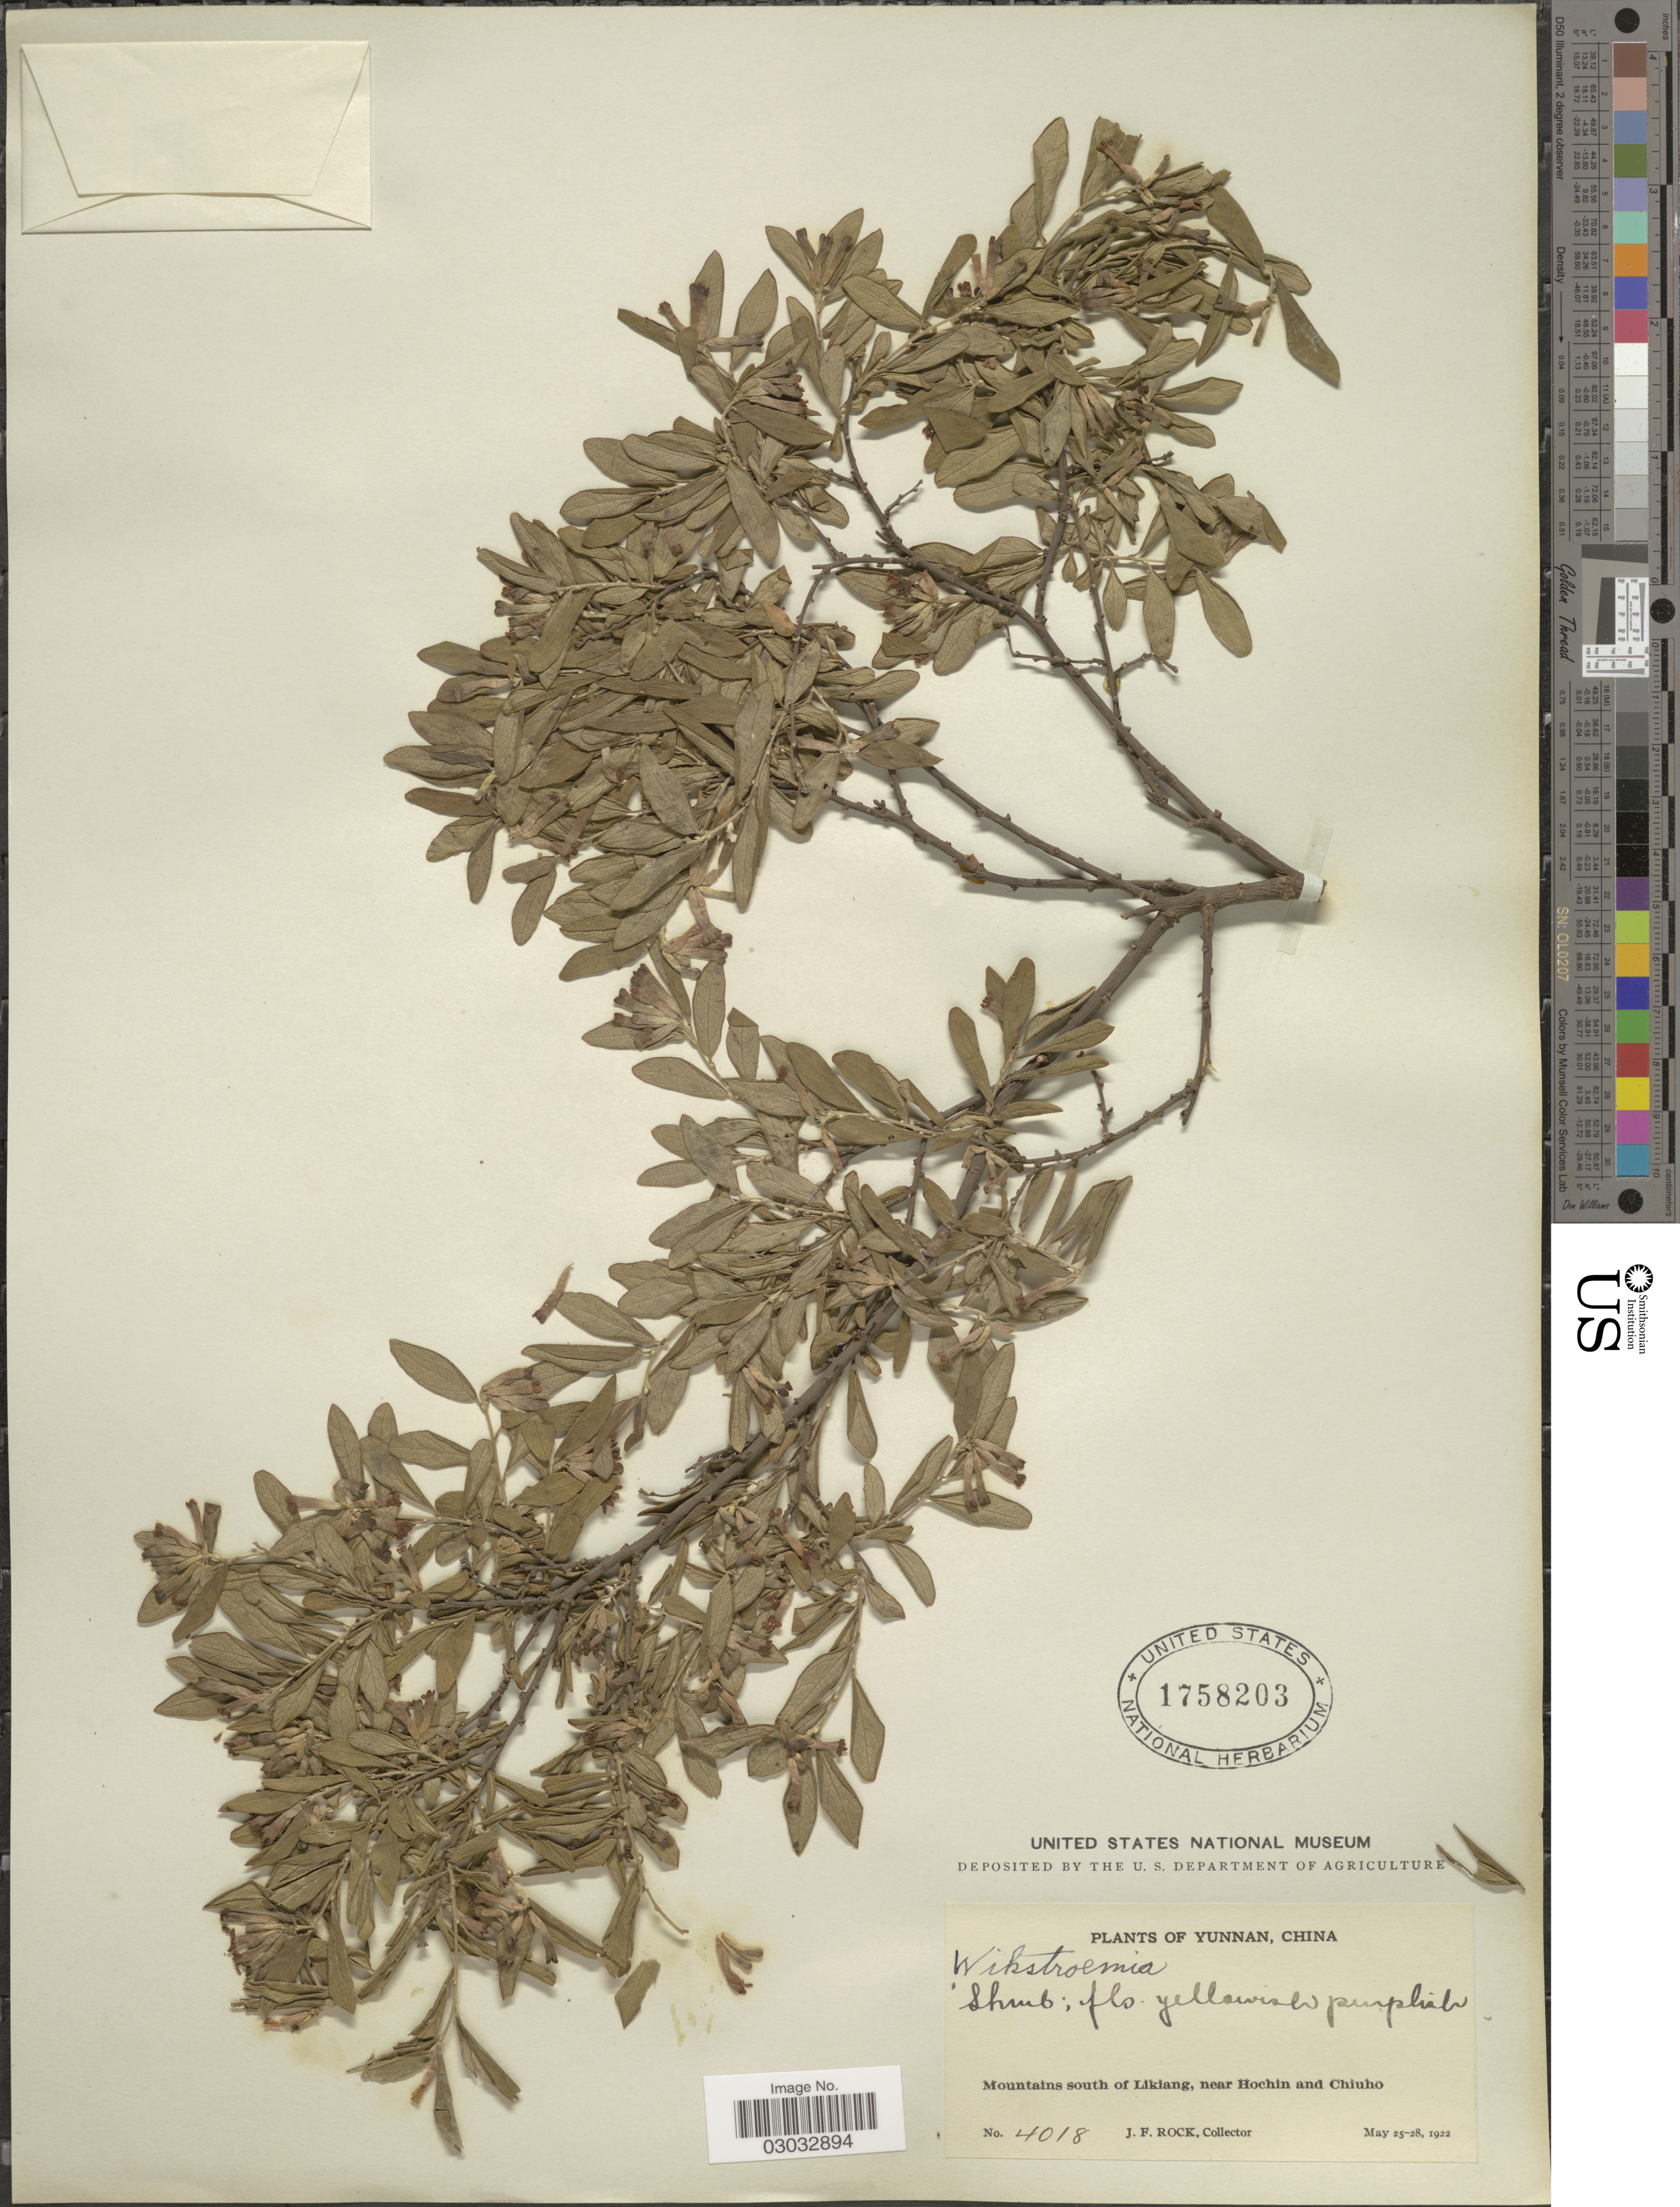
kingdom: Plantae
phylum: Tracheophyta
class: Magnoliopsida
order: Malvales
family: Thymelaeaceae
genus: Wikstroemia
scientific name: Wikstroemia sp.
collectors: J. Rock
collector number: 4018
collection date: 1922-05-25/1922-05-28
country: China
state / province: Yunnan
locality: Yunnan, Mountains south of Likiang, near Hochin and Chiuho.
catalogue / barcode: US 1758203